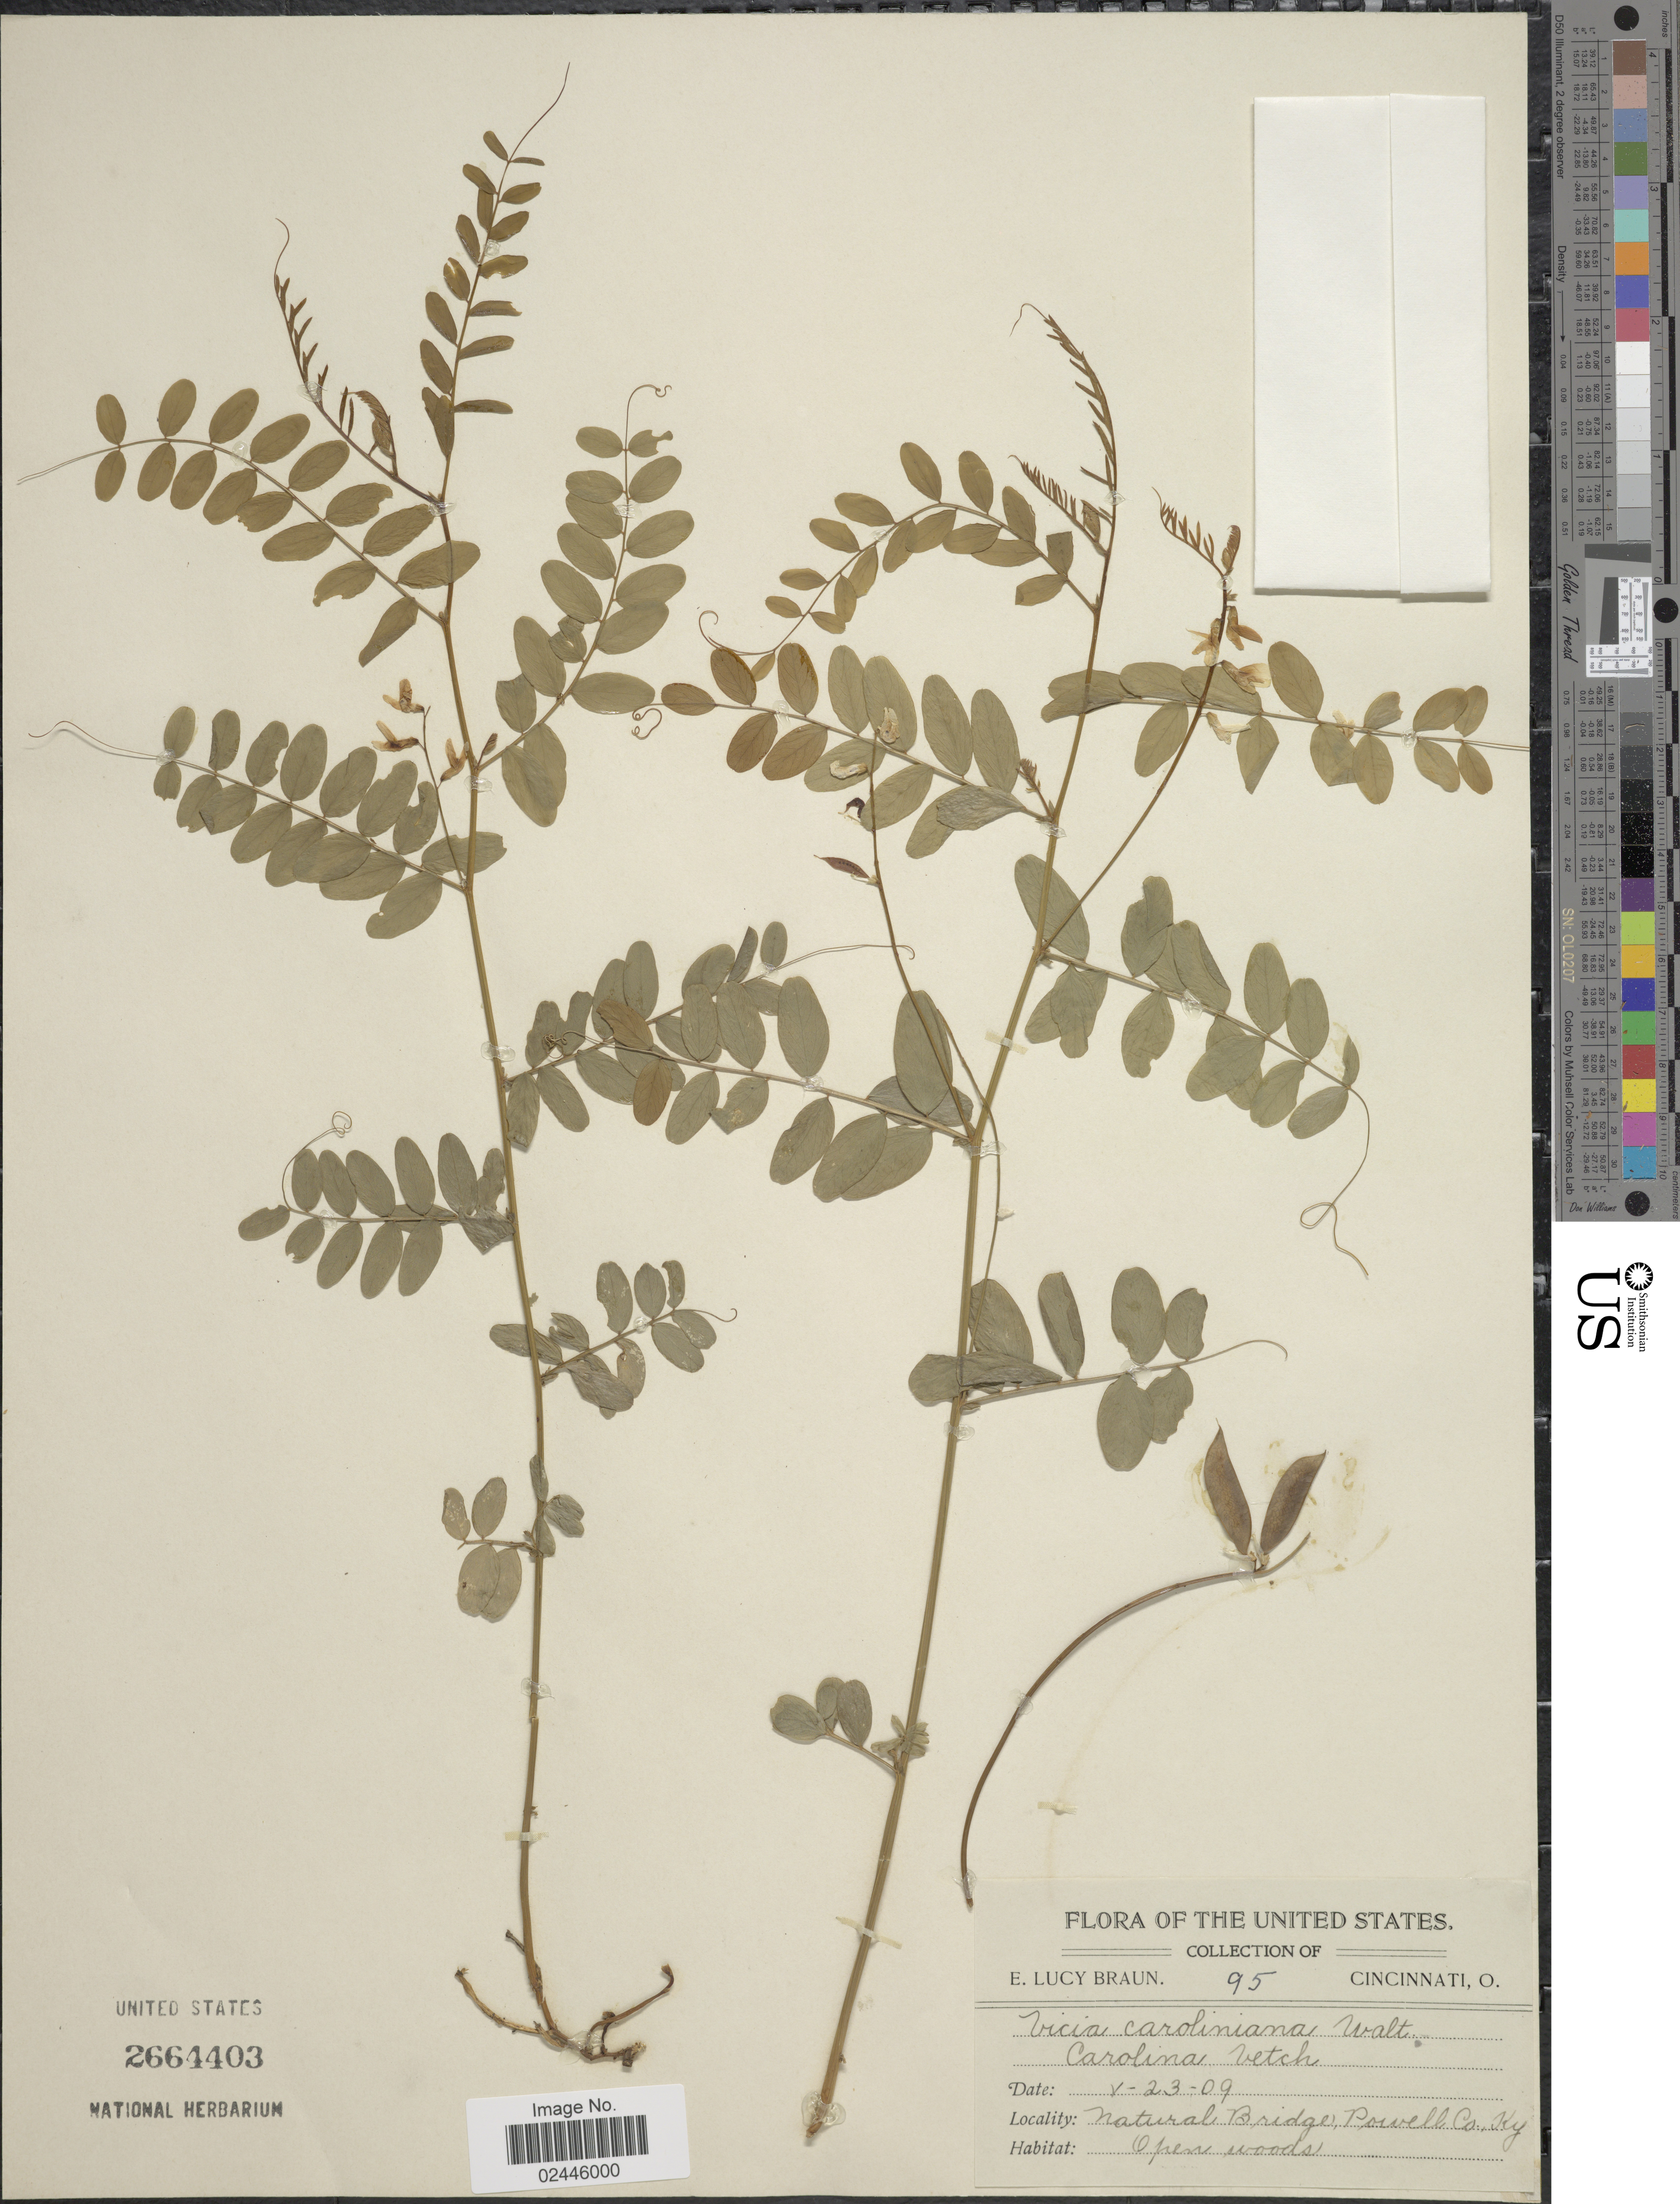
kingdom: Plantae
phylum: Tracheophyta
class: Magnoliopsida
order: Fabales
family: Fabaceae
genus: Vicia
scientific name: Vicia caroliniana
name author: Walter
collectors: E. L. Braun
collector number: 95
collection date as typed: Transcribed d/m/y: 23/5/9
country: United States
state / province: Kentucky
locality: Natural Bridge, Powell Co.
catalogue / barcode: US 2664403